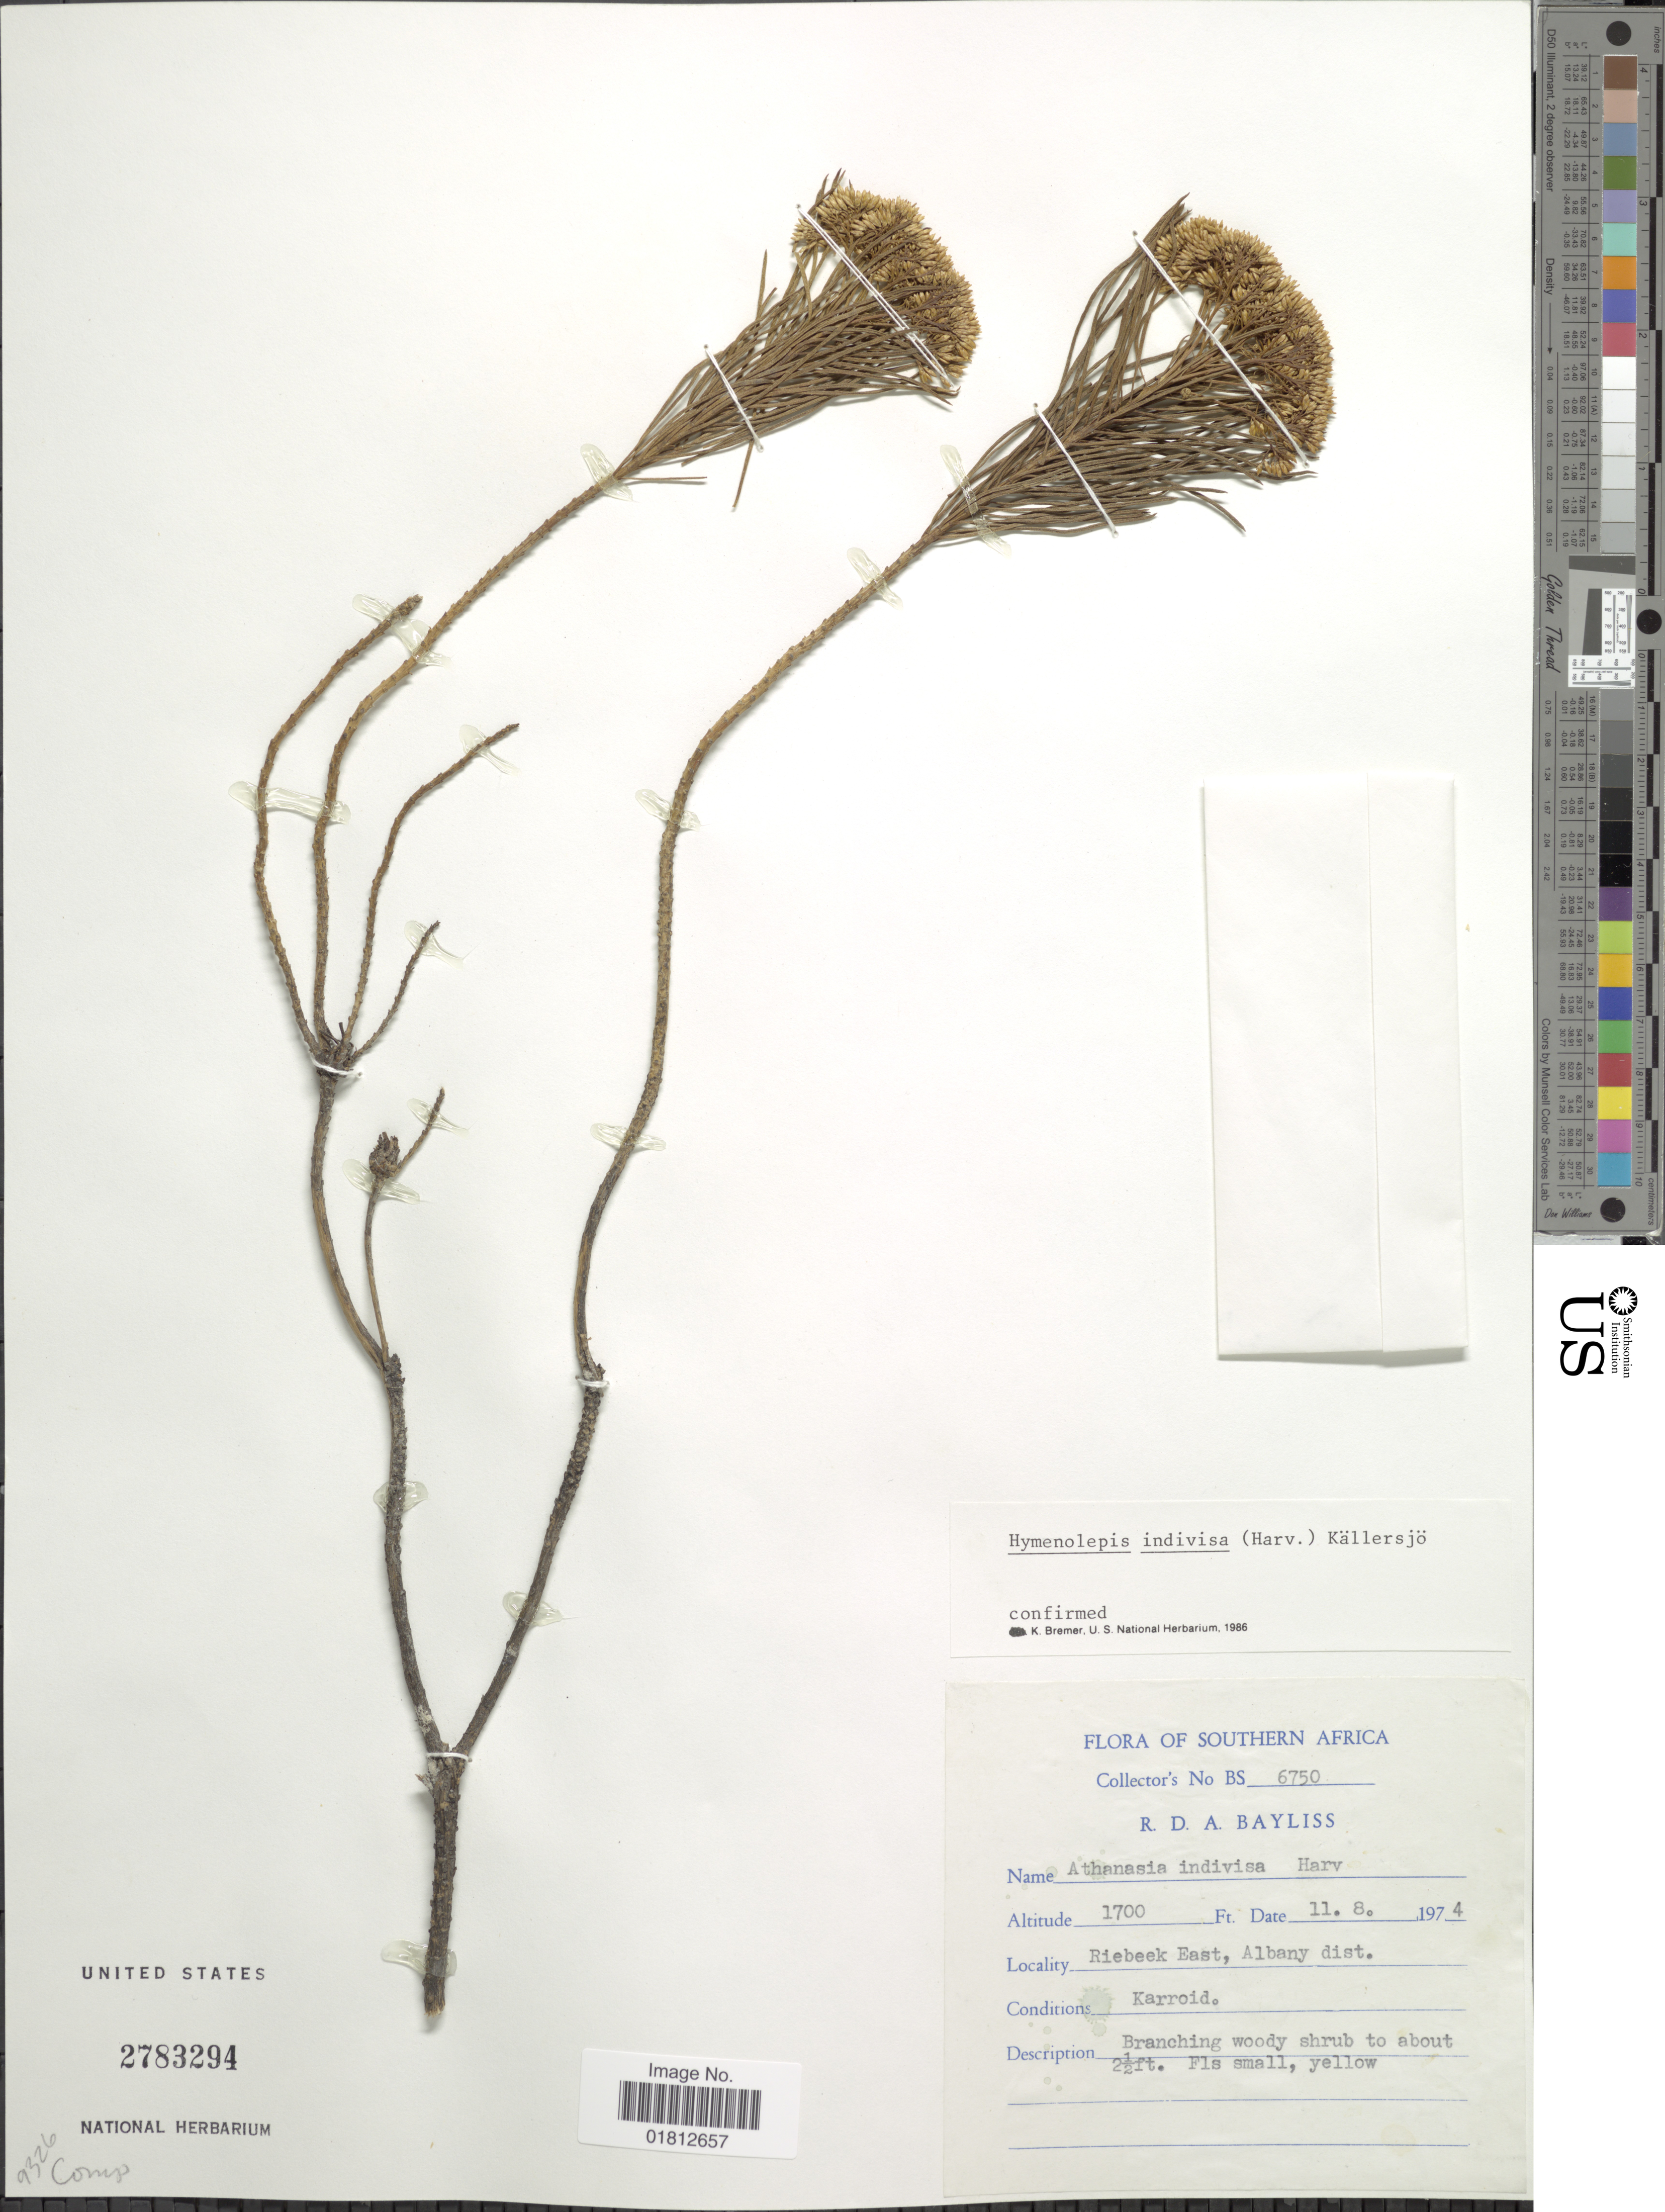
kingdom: Plantae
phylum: Tracheophyta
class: Magnoliopsida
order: Asterales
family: Asteraceae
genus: Hymenolepis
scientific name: Hymenolepis indivisa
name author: (Harv.) Källersjö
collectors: R. Bayliss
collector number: BS6750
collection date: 1974-08-11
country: South Africa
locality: Southern Africa, Riebeek East, Albany Dist.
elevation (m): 518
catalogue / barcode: US 2783294